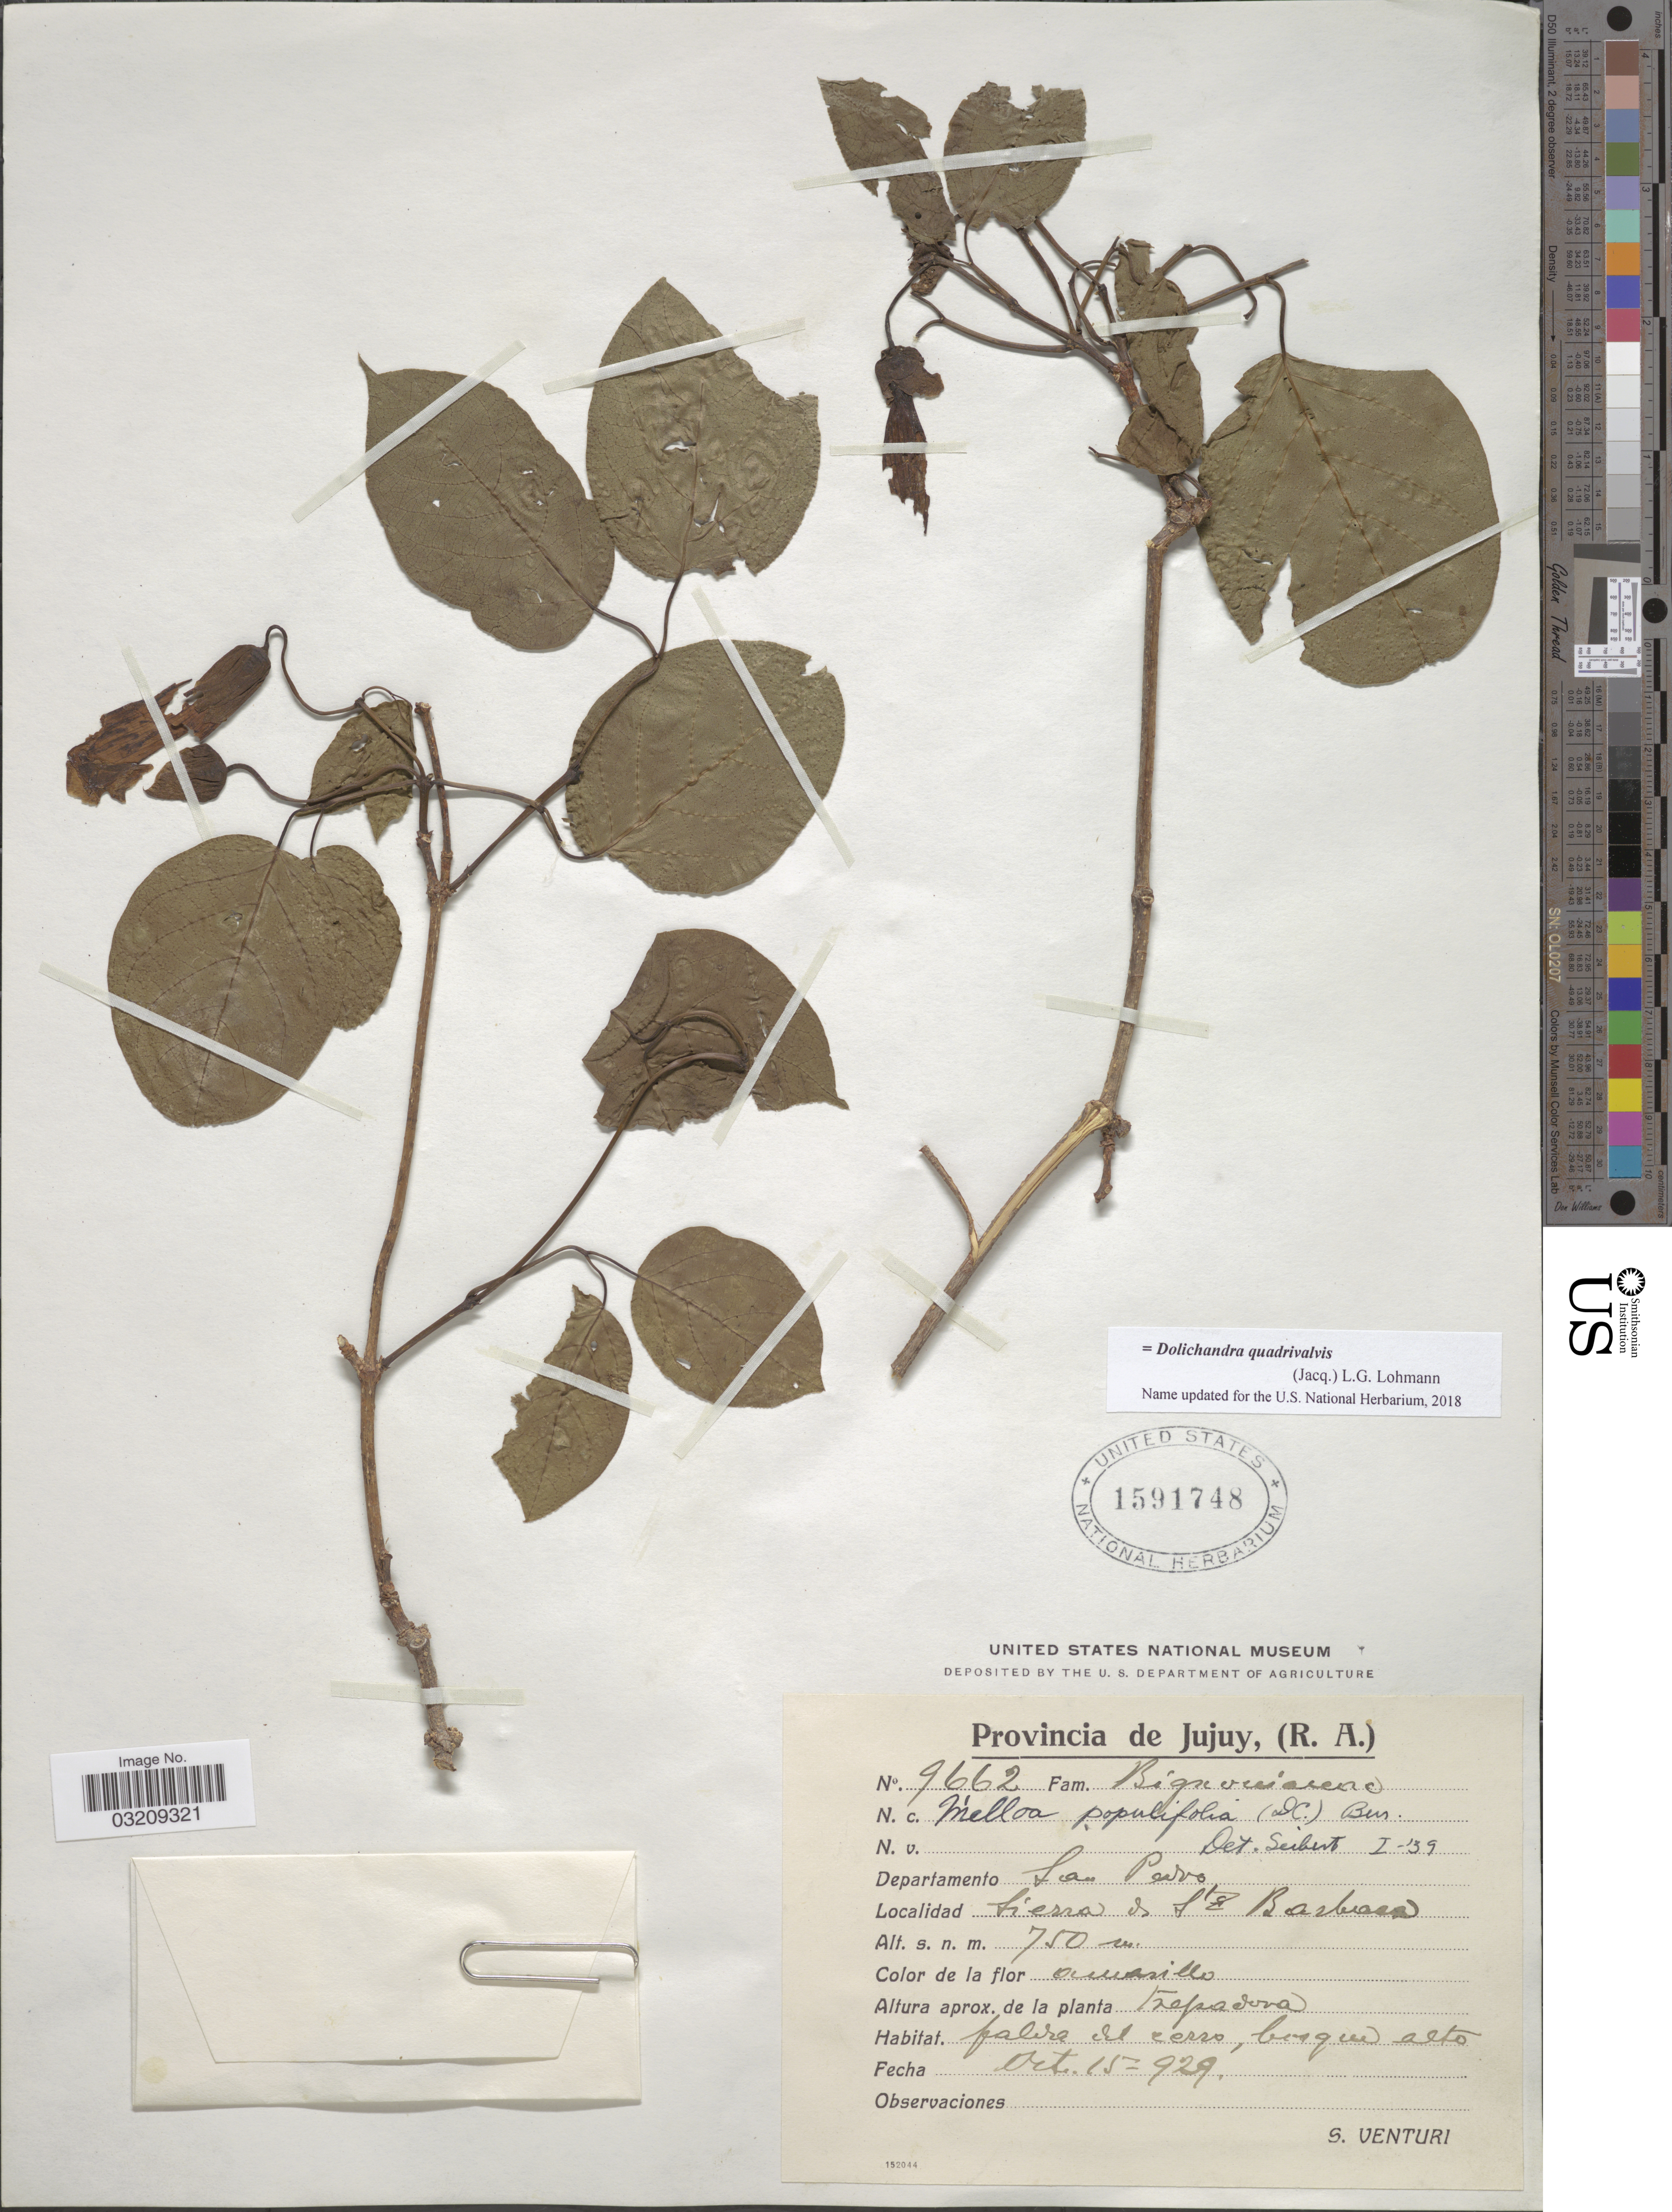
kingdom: Plantae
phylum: Tracheophyta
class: Magnoliopsida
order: Lamiales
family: Bignoniaceae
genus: Dolichandra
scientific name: Dolichandra quadrivalvis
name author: (Jacq.) L.G. Lohmann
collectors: S. Venturi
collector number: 9662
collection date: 1929-10-15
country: Argentina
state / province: Jujuy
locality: Departamento San Pedro. Sierra de Sta Barbara.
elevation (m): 750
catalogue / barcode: US 1591748